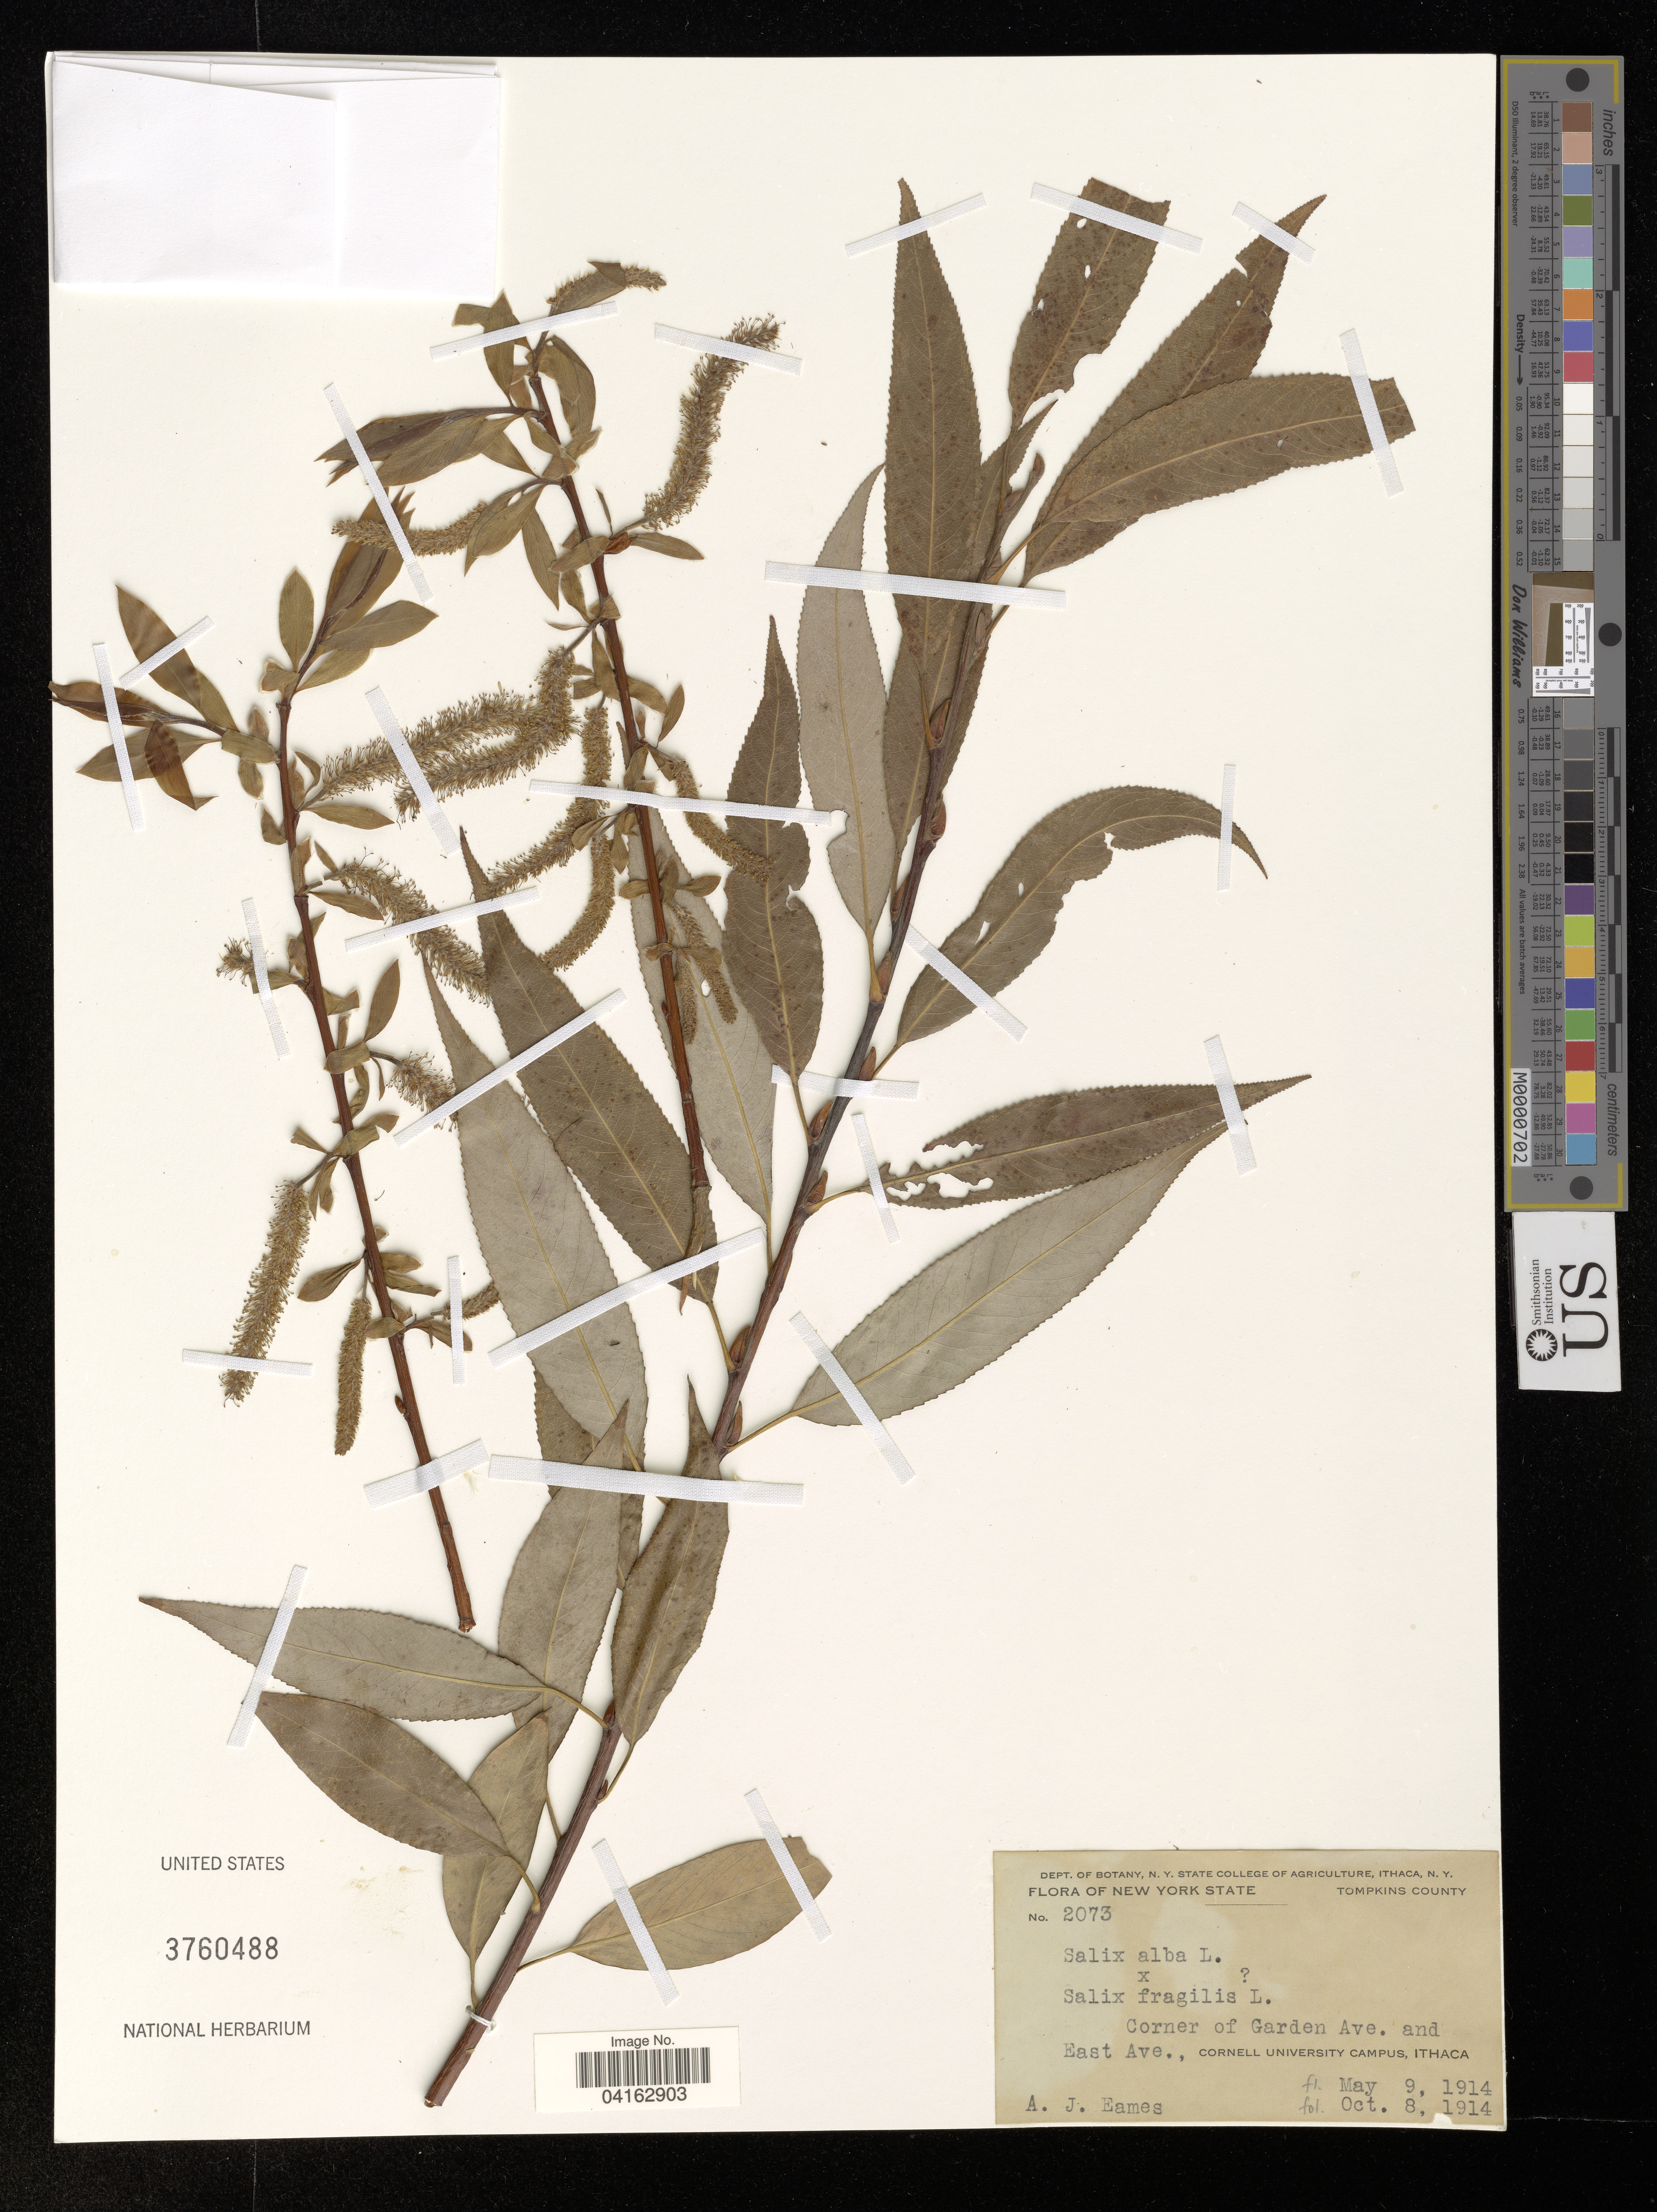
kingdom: Plantae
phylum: Tracheophyta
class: Magnoliopsida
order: Malpighiales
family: Salicaceae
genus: Salix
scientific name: Salix alba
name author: L.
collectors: A. J. Eames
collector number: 2073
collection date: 1914-05-09/1914-10-08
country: United States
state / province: New York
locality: Dept. of Botany. Tompkins County. Corner of Garden Ave. and East Ave., Cornell University Campus, Ithaca.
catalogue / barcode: US 3760488